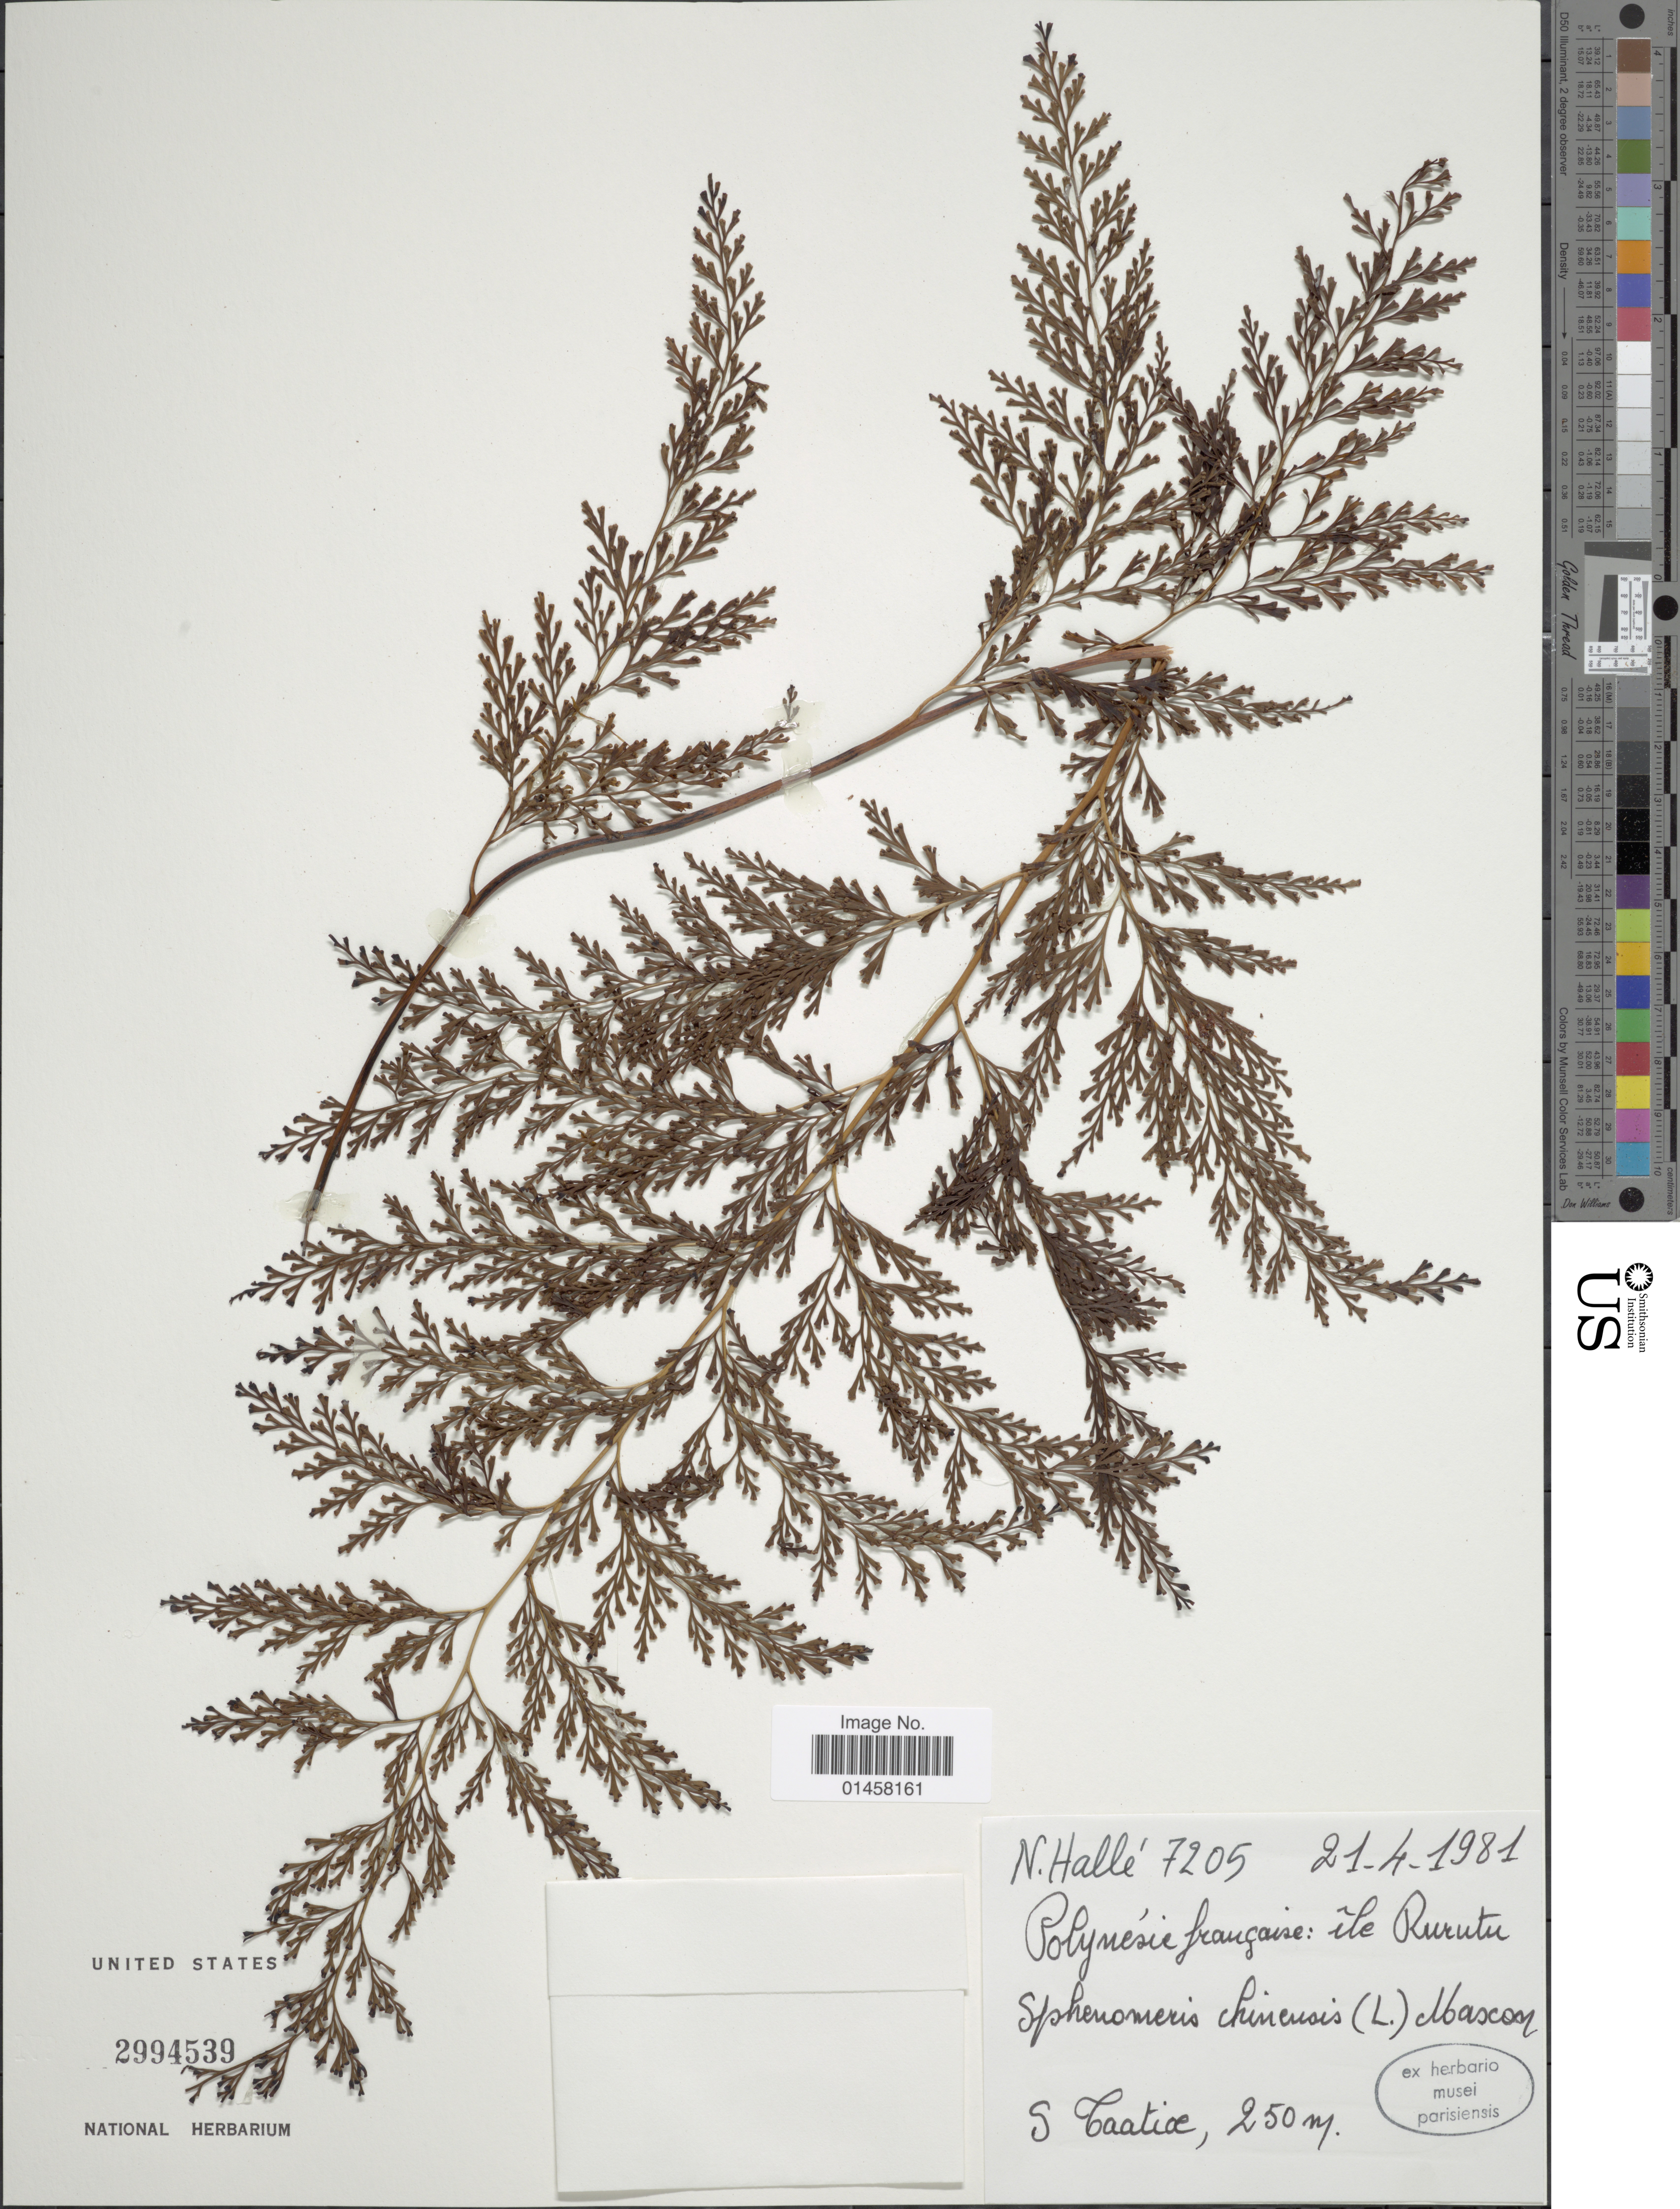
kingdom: Plantae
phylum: Tracheophyta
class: Polypodiopsida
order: Polypodiales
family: Lindsaeaceae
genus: Sphenomeris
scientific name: Sphenomeris chinensis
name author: (L.) Maxon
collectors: N. Hallé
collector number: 7205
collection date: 1981-04-21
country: French Polynesia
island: Rurutu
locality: Polynésie Française: ile Rurutu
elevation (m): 250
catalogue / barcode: US 2994539